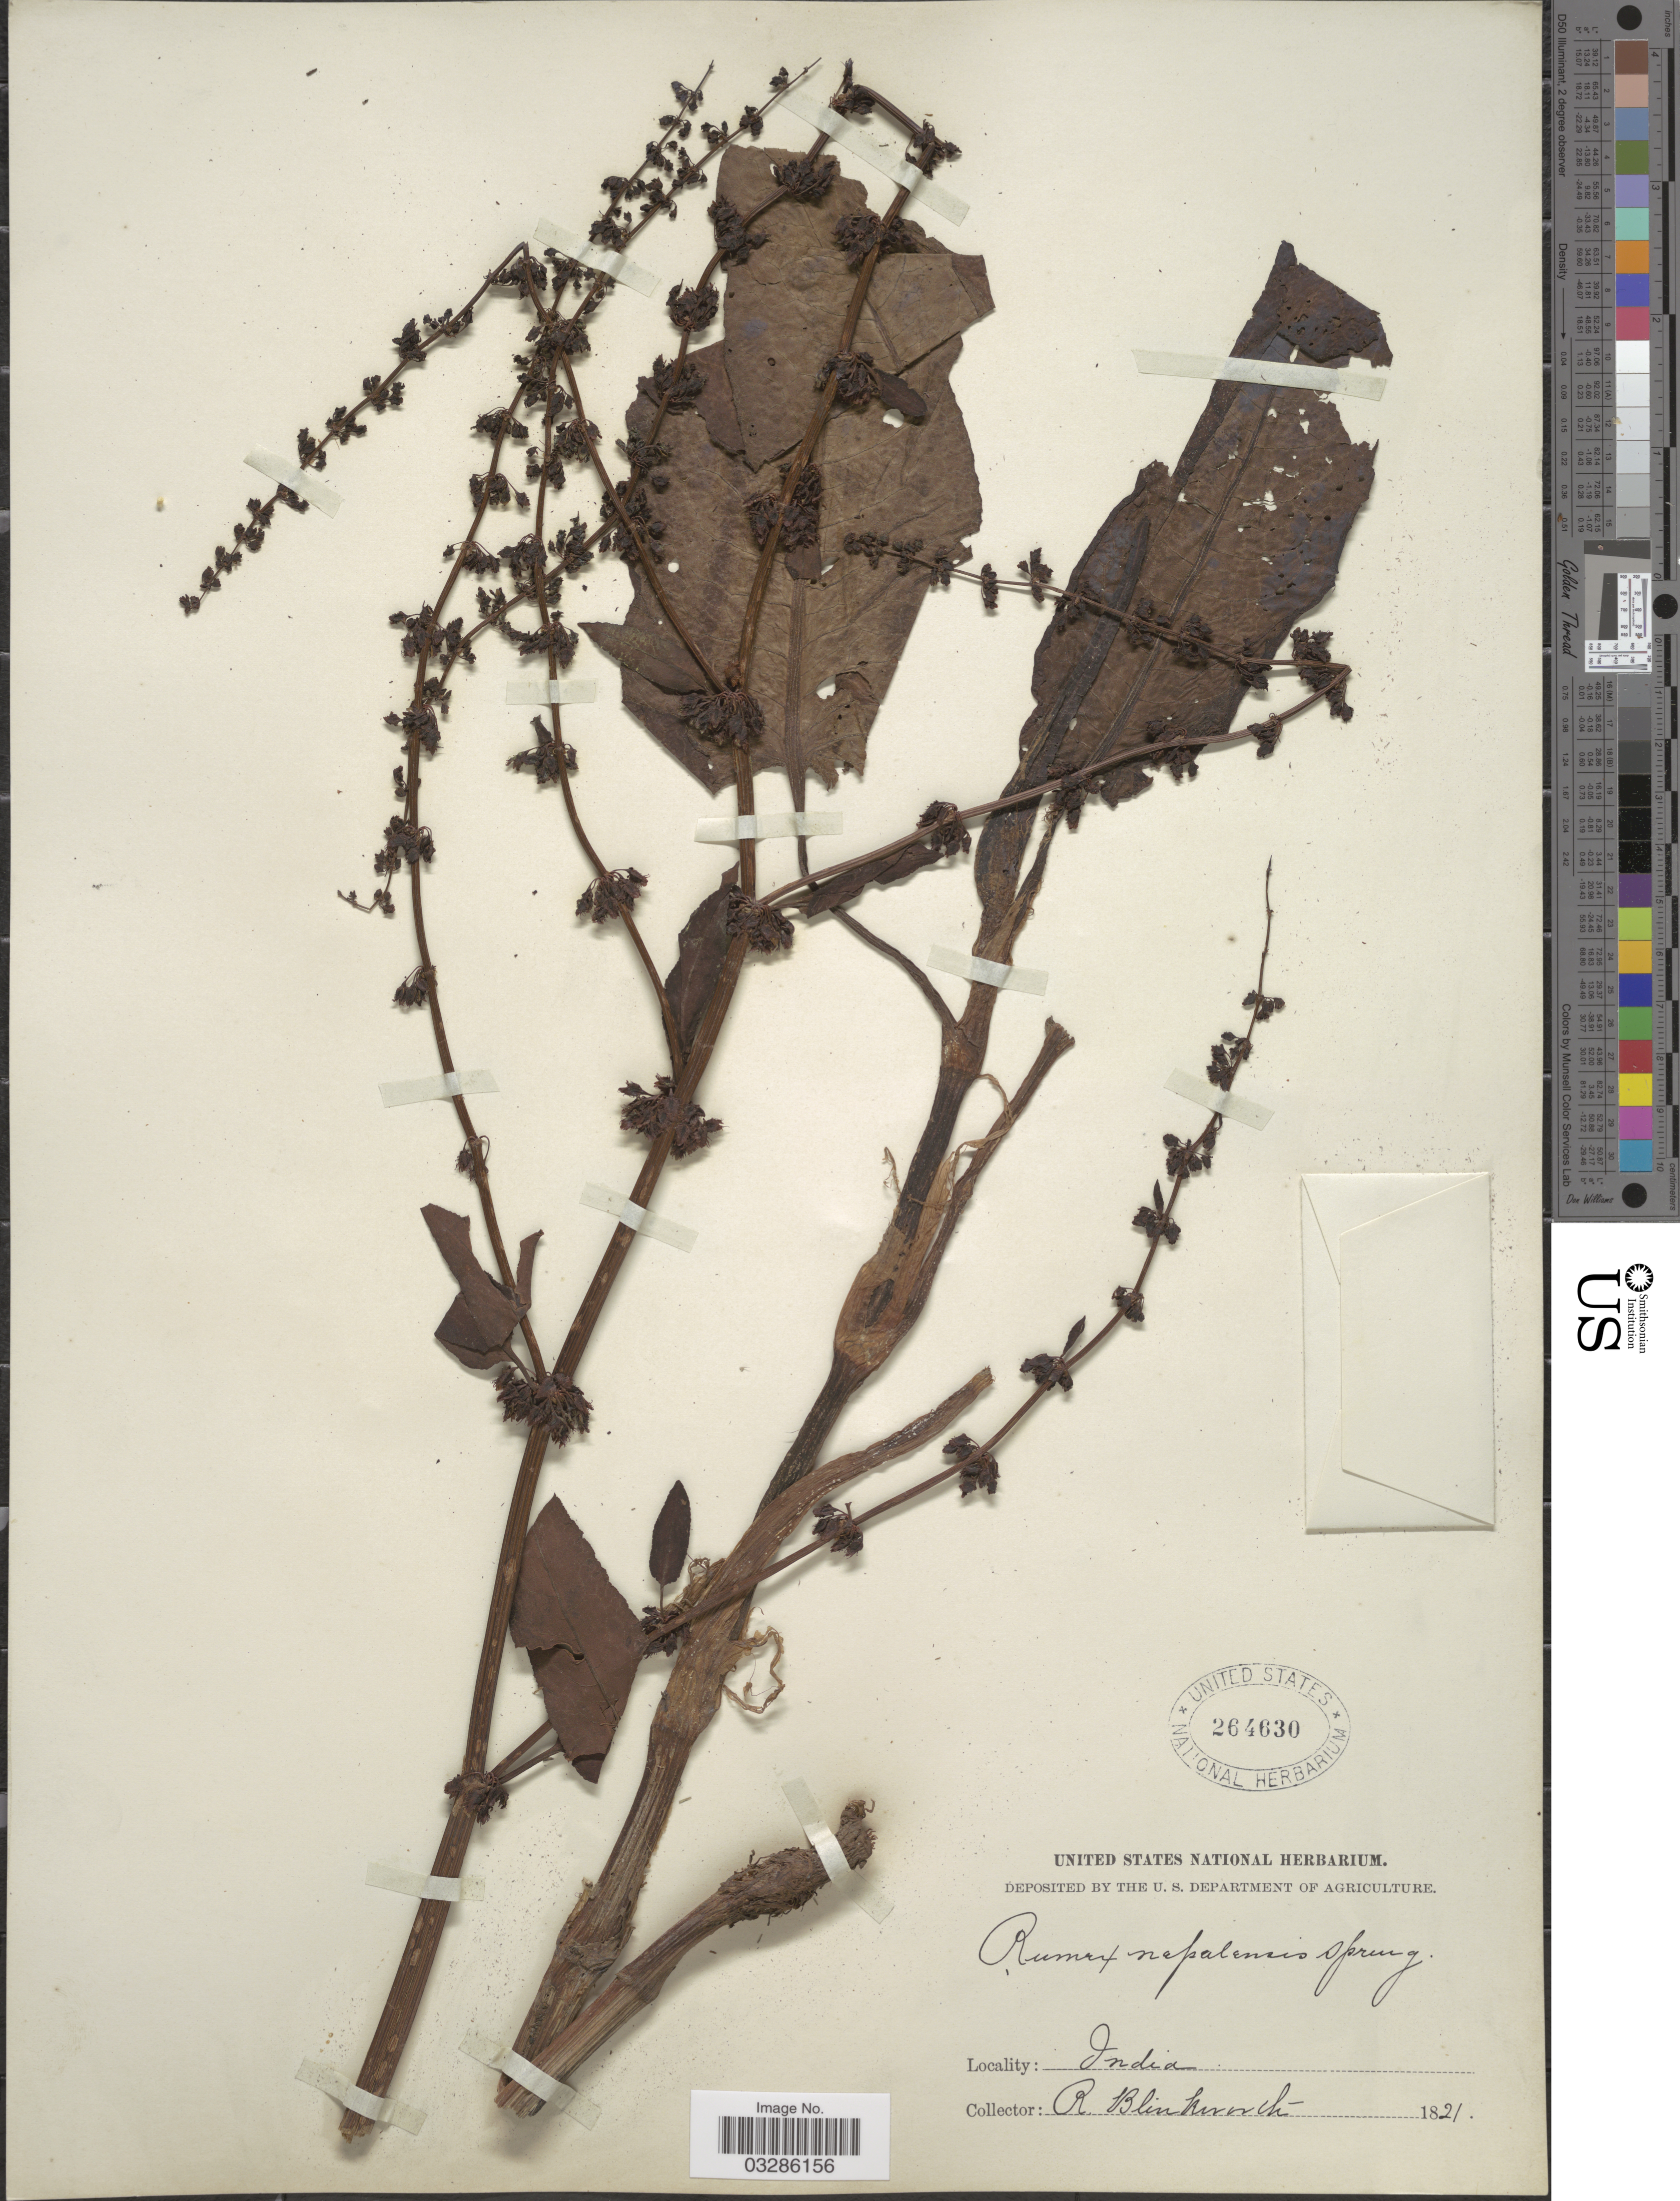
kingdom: Plantae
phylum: Tracheophyta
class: Magnoliopsida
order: Caryophyllales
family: Polygonaceae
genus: Rumex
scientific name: Rumex nepalensis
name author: Spreng.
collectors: R. Blinkworth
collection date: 1821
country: India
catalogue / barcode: US 264630